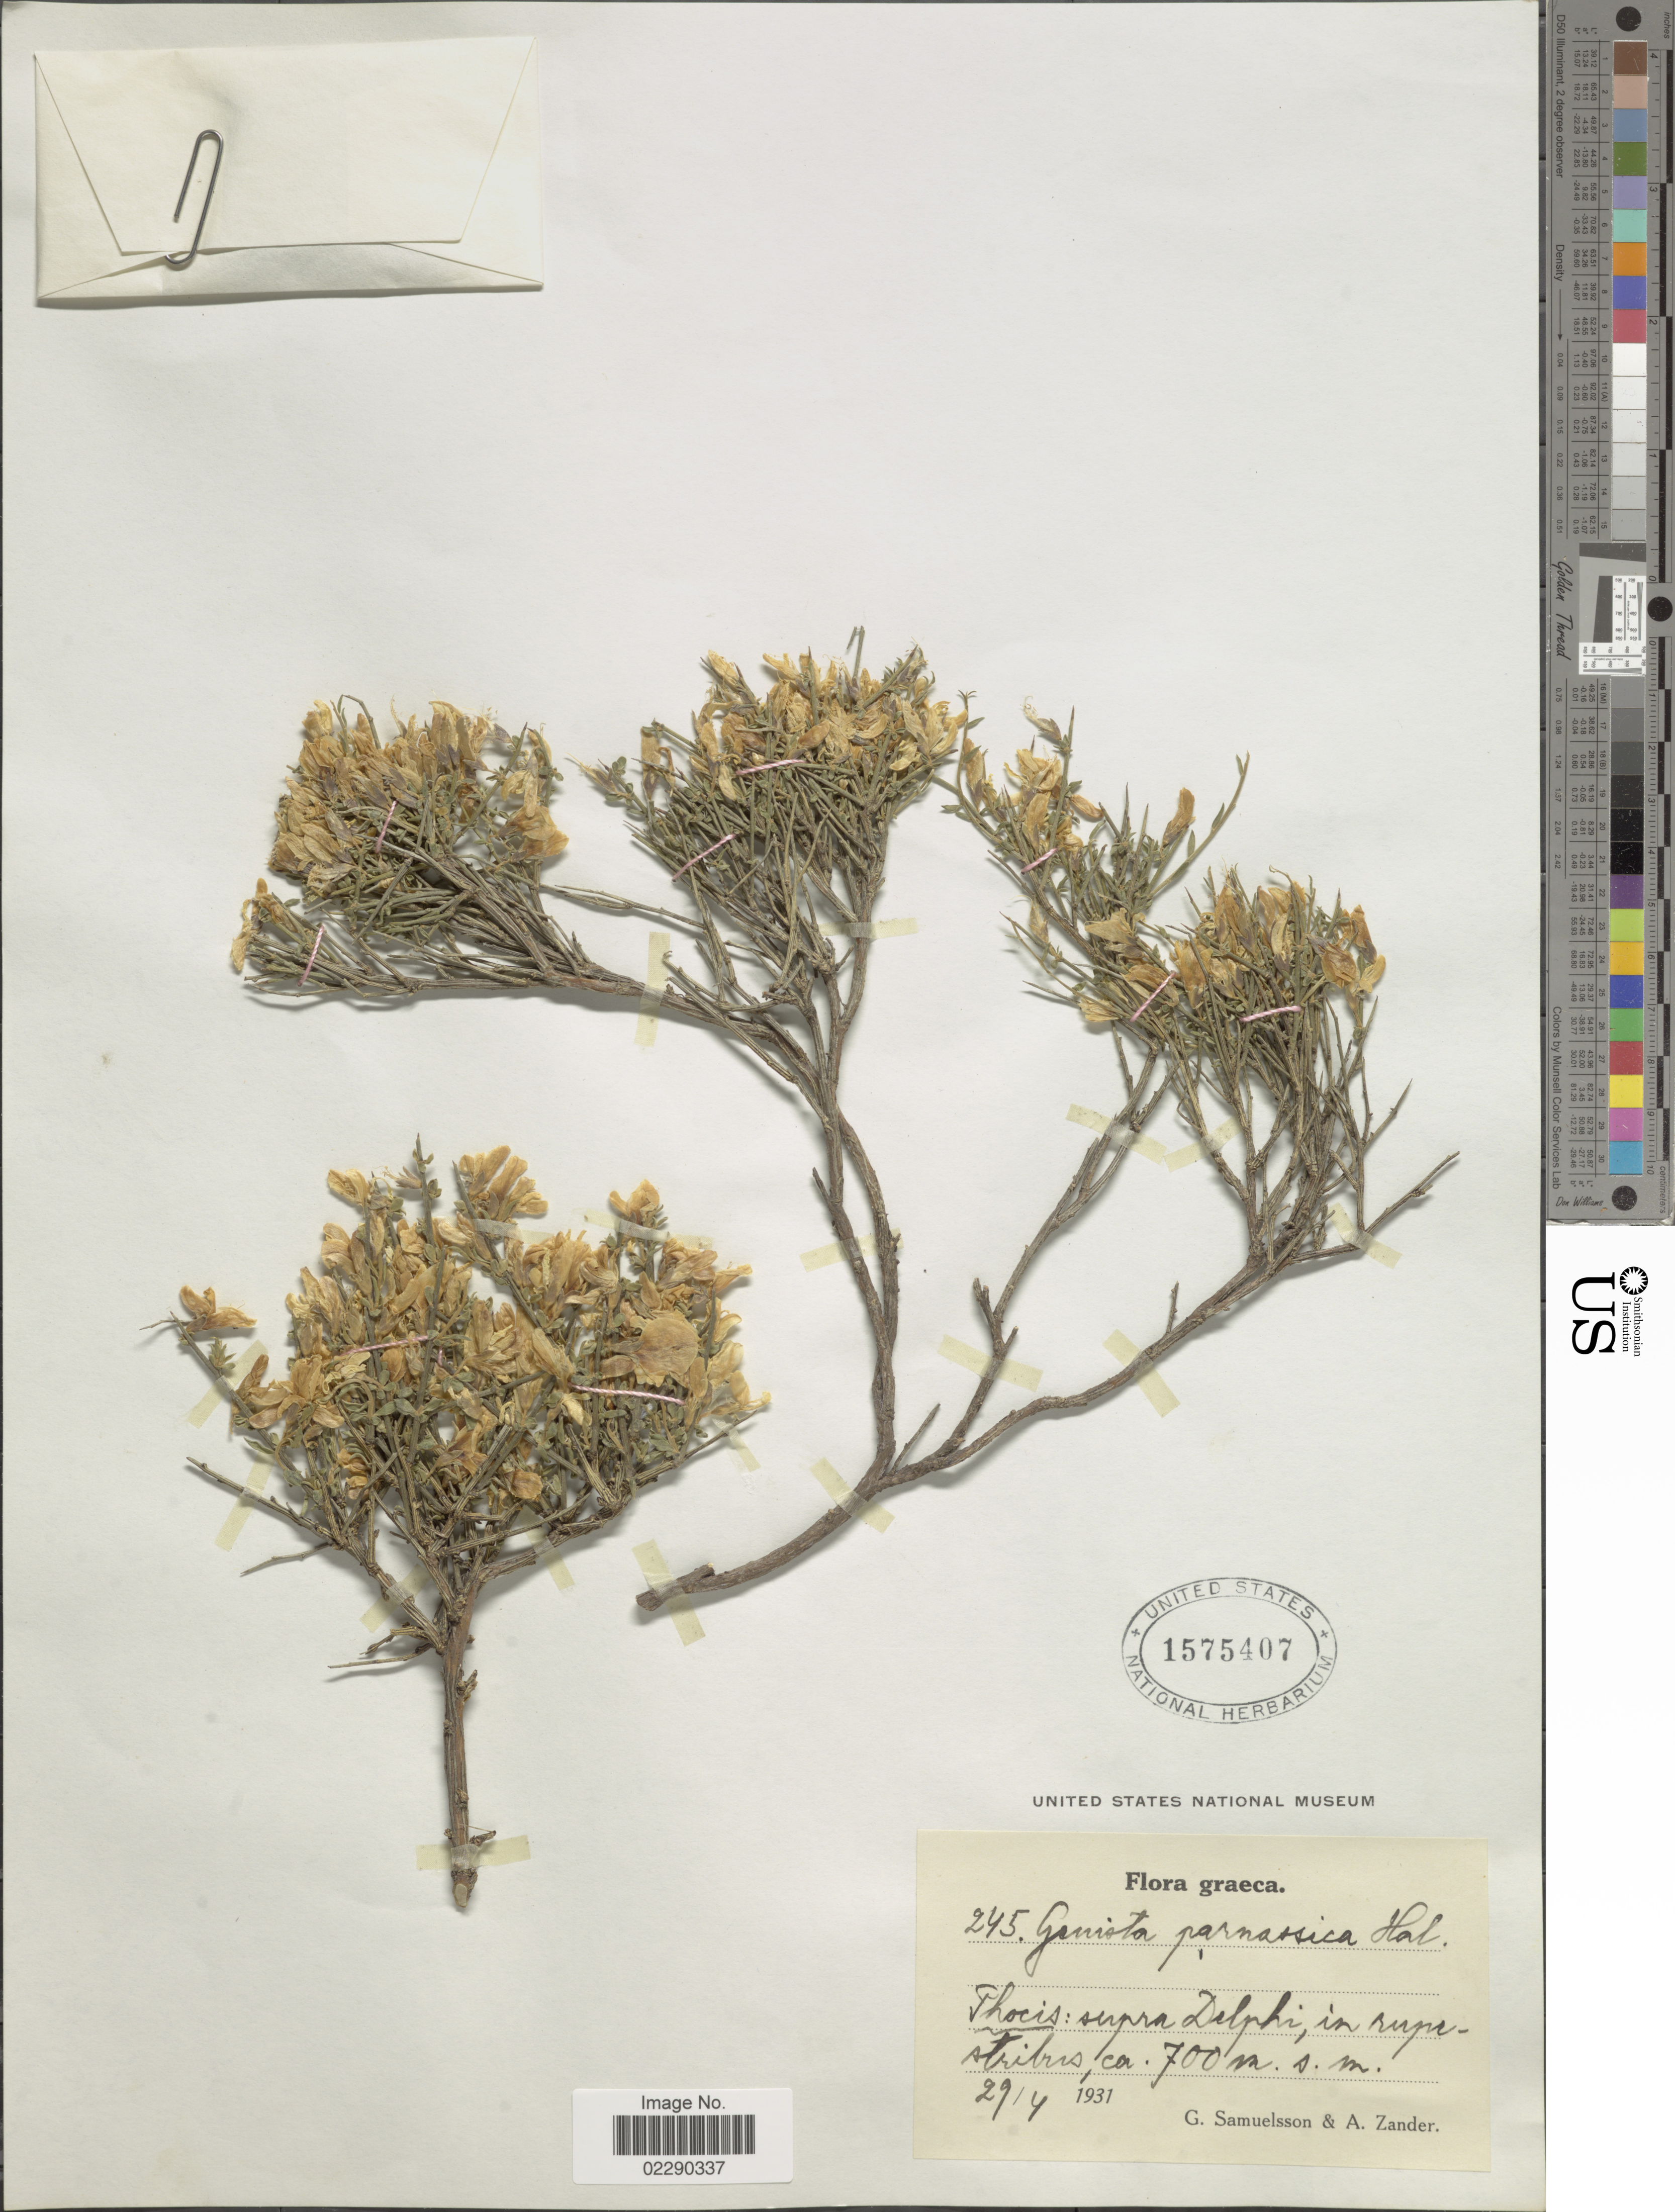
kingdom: Plantae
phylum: Tracheophyta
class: Magnoliopsida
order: Fabales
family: Fabaceae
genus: Genista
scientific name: Genista parnassica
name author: Halácsy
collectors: G. Samuelsson & A. Zander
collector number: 245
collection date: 1931-04-29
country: Greece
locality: Graeca, Phocis, supra Delphi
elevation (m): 700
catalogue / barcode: US 1575407